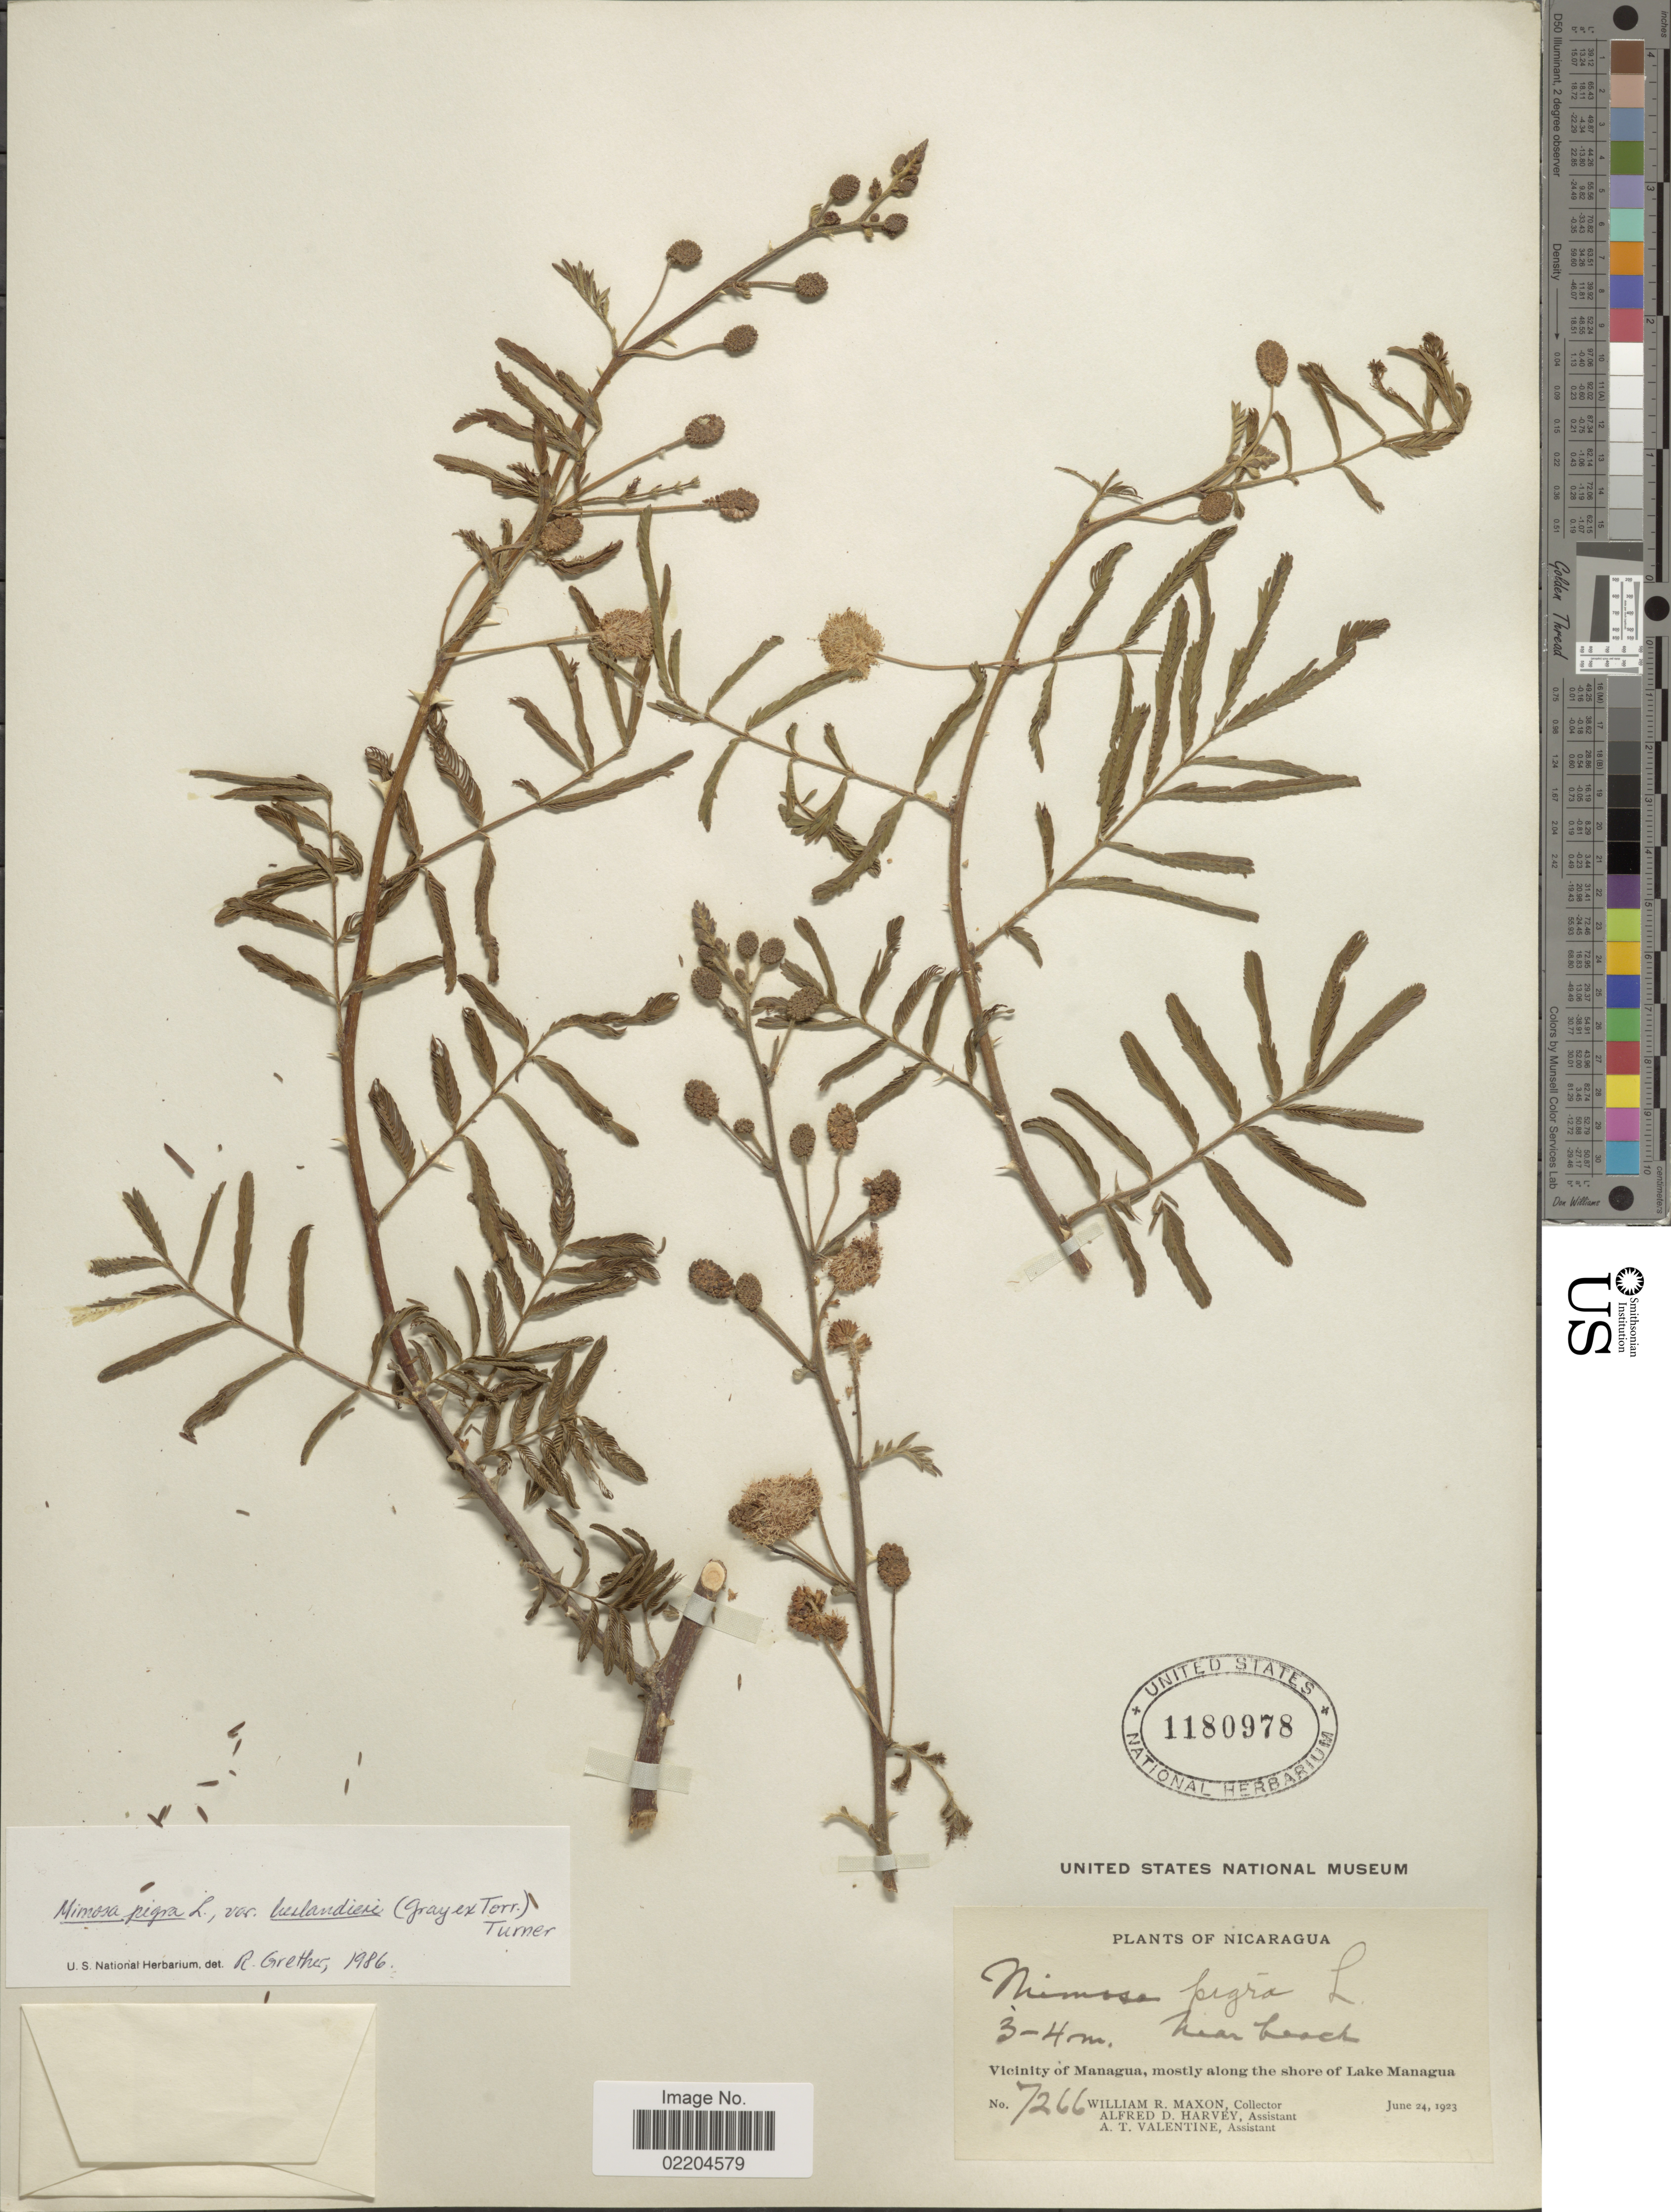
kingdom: Plantae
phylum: Tracheophyta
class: Magnoliopsida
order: Fabales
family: Fabaceae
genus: Mimosa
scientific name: Mimosa asperata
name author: L.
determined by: Strong, Mark T., (BOT), Smithsonian Institution - National Museum of Natural History (UNITED STATES)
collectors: W. R. Maxon, A. D. Harvey & A. Valentine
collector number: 7266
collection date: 1923-06-24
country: Nicaragua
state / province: Managua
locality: Vicinity of Managua, mostly along the Shore of Lake Managua.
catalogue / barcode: US 1180978